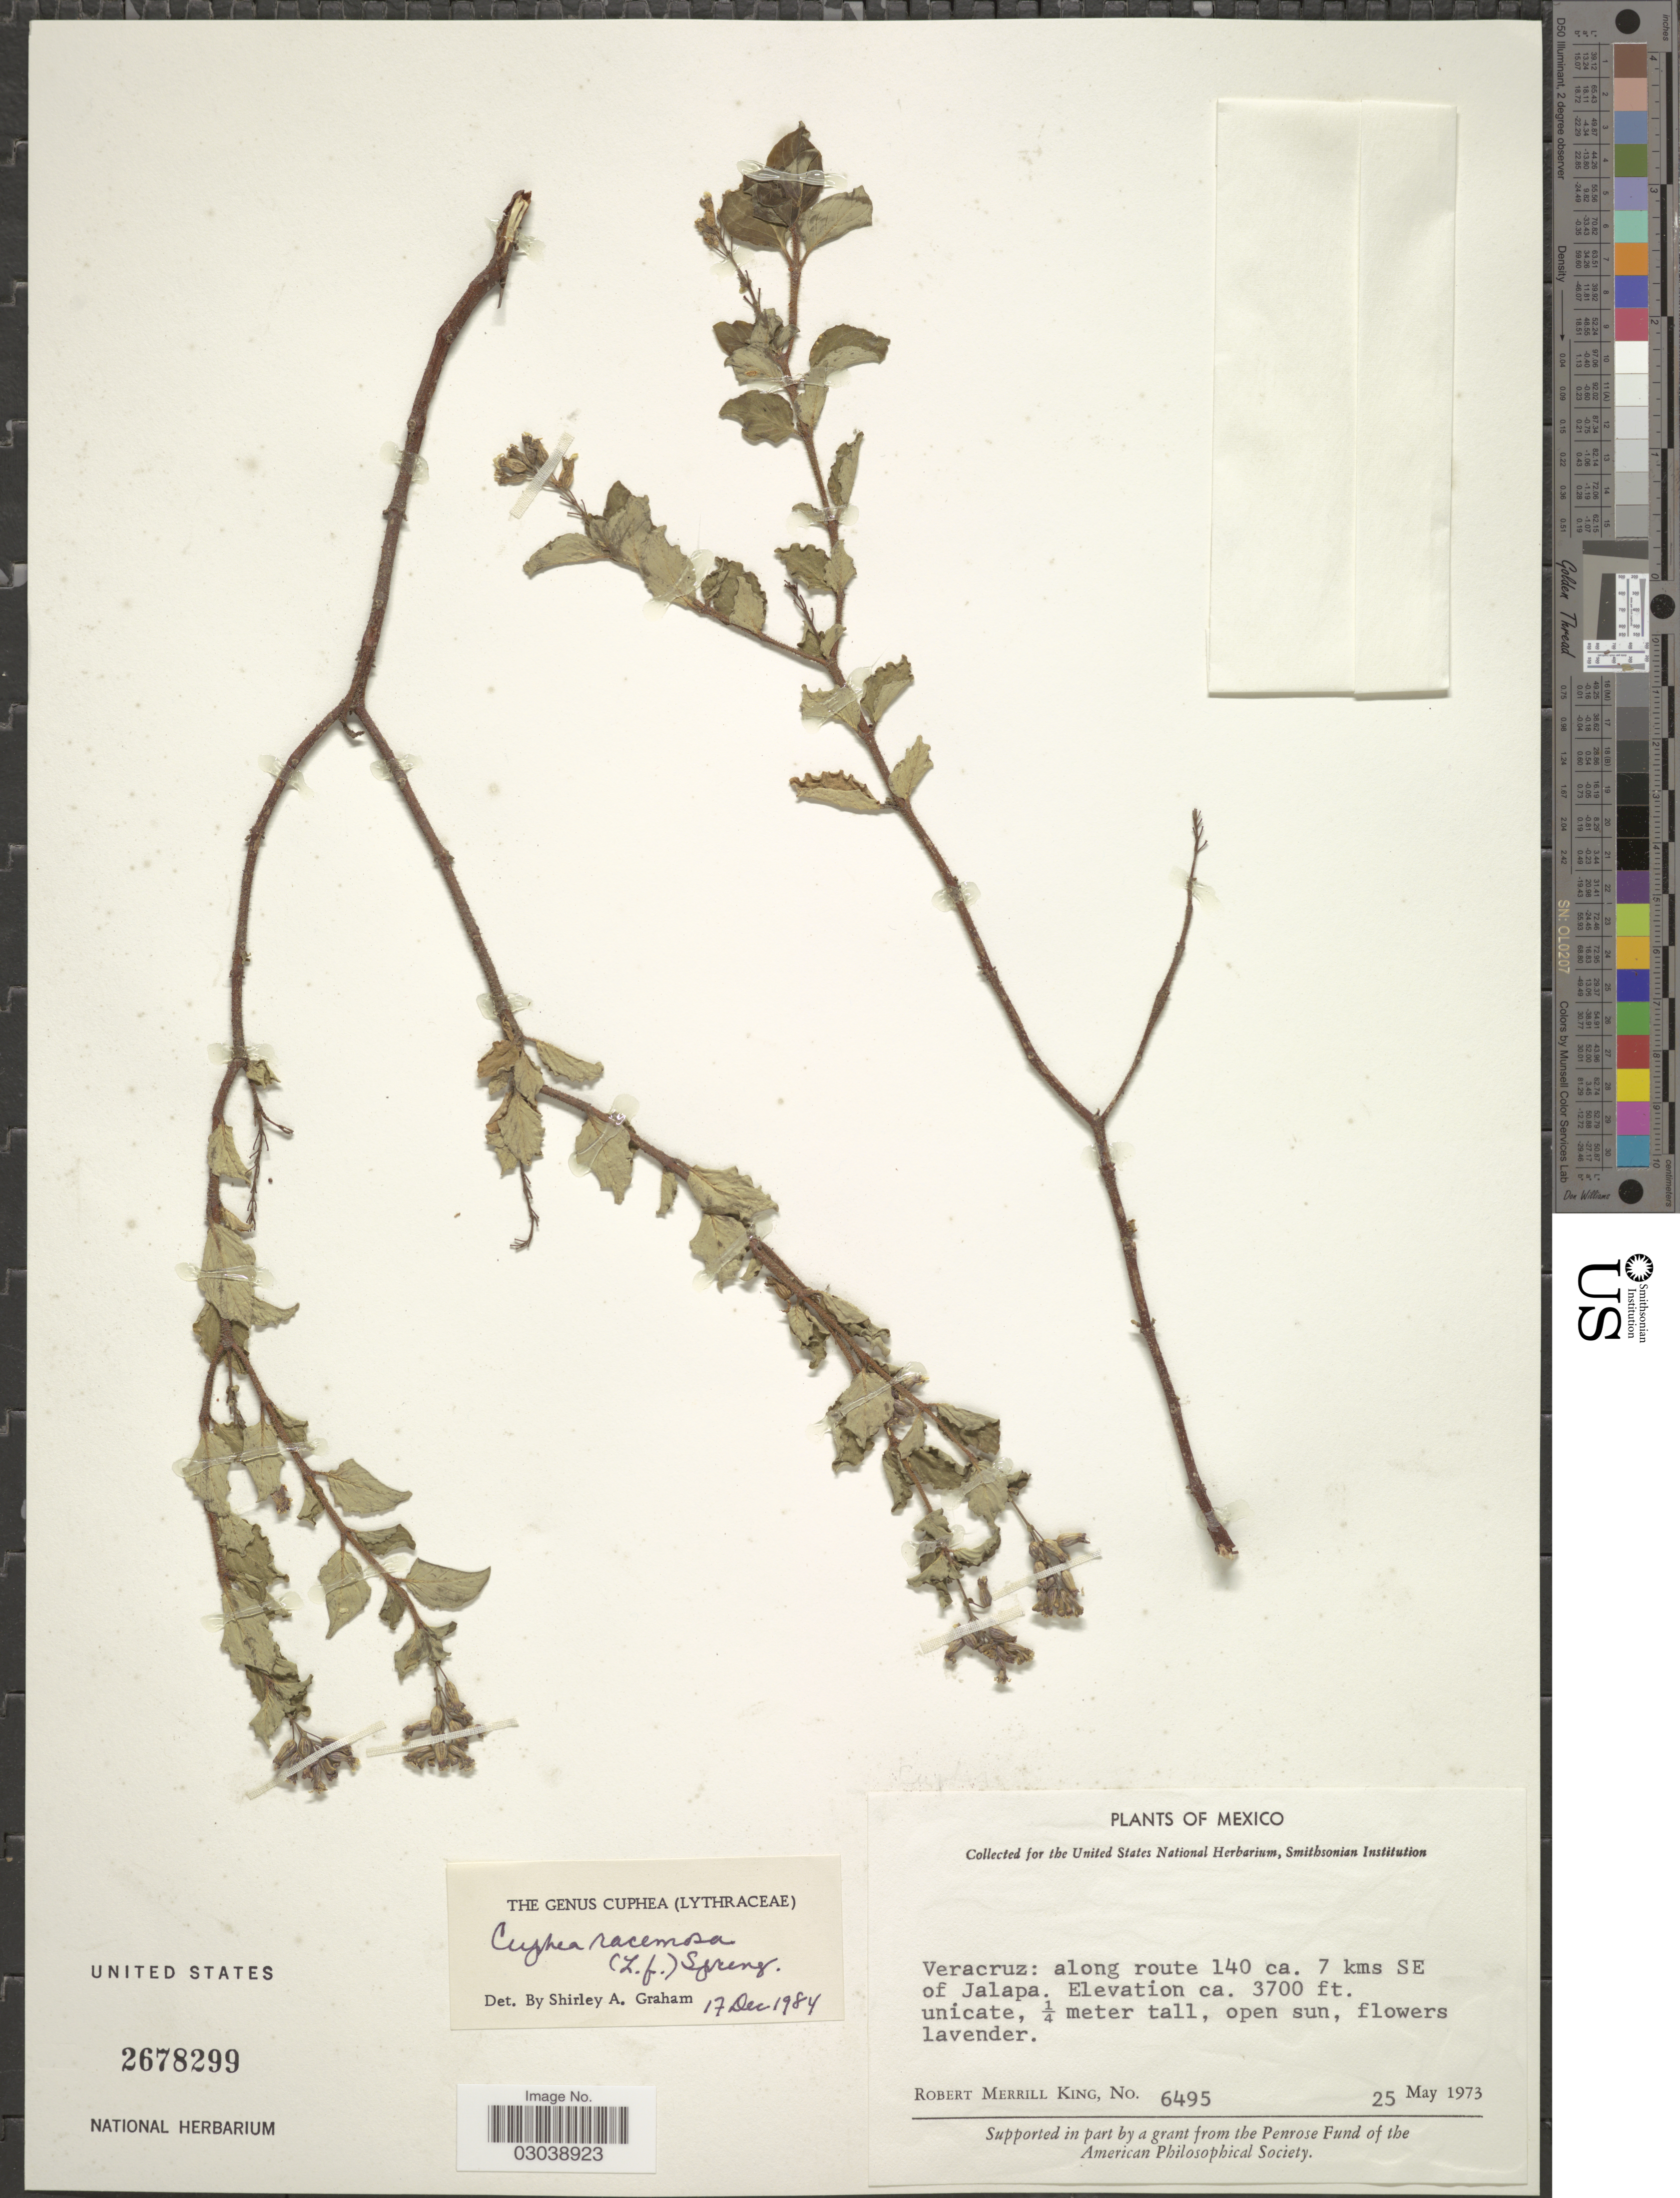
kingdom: Plantae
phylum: Tracheophyta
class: Magnoliopsida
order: Myrtales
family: Lythraceae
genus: Cuphea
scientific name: Cuphea racemosa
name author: (L. f.) Spreng.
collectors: R. M. King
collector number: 6495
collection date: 1973-05-25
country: Mexico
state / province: Veracruz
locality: Veracruz: along route 140 ca. 7 kms SE of Jalapa.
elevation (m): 3700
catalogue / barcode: US 2678299